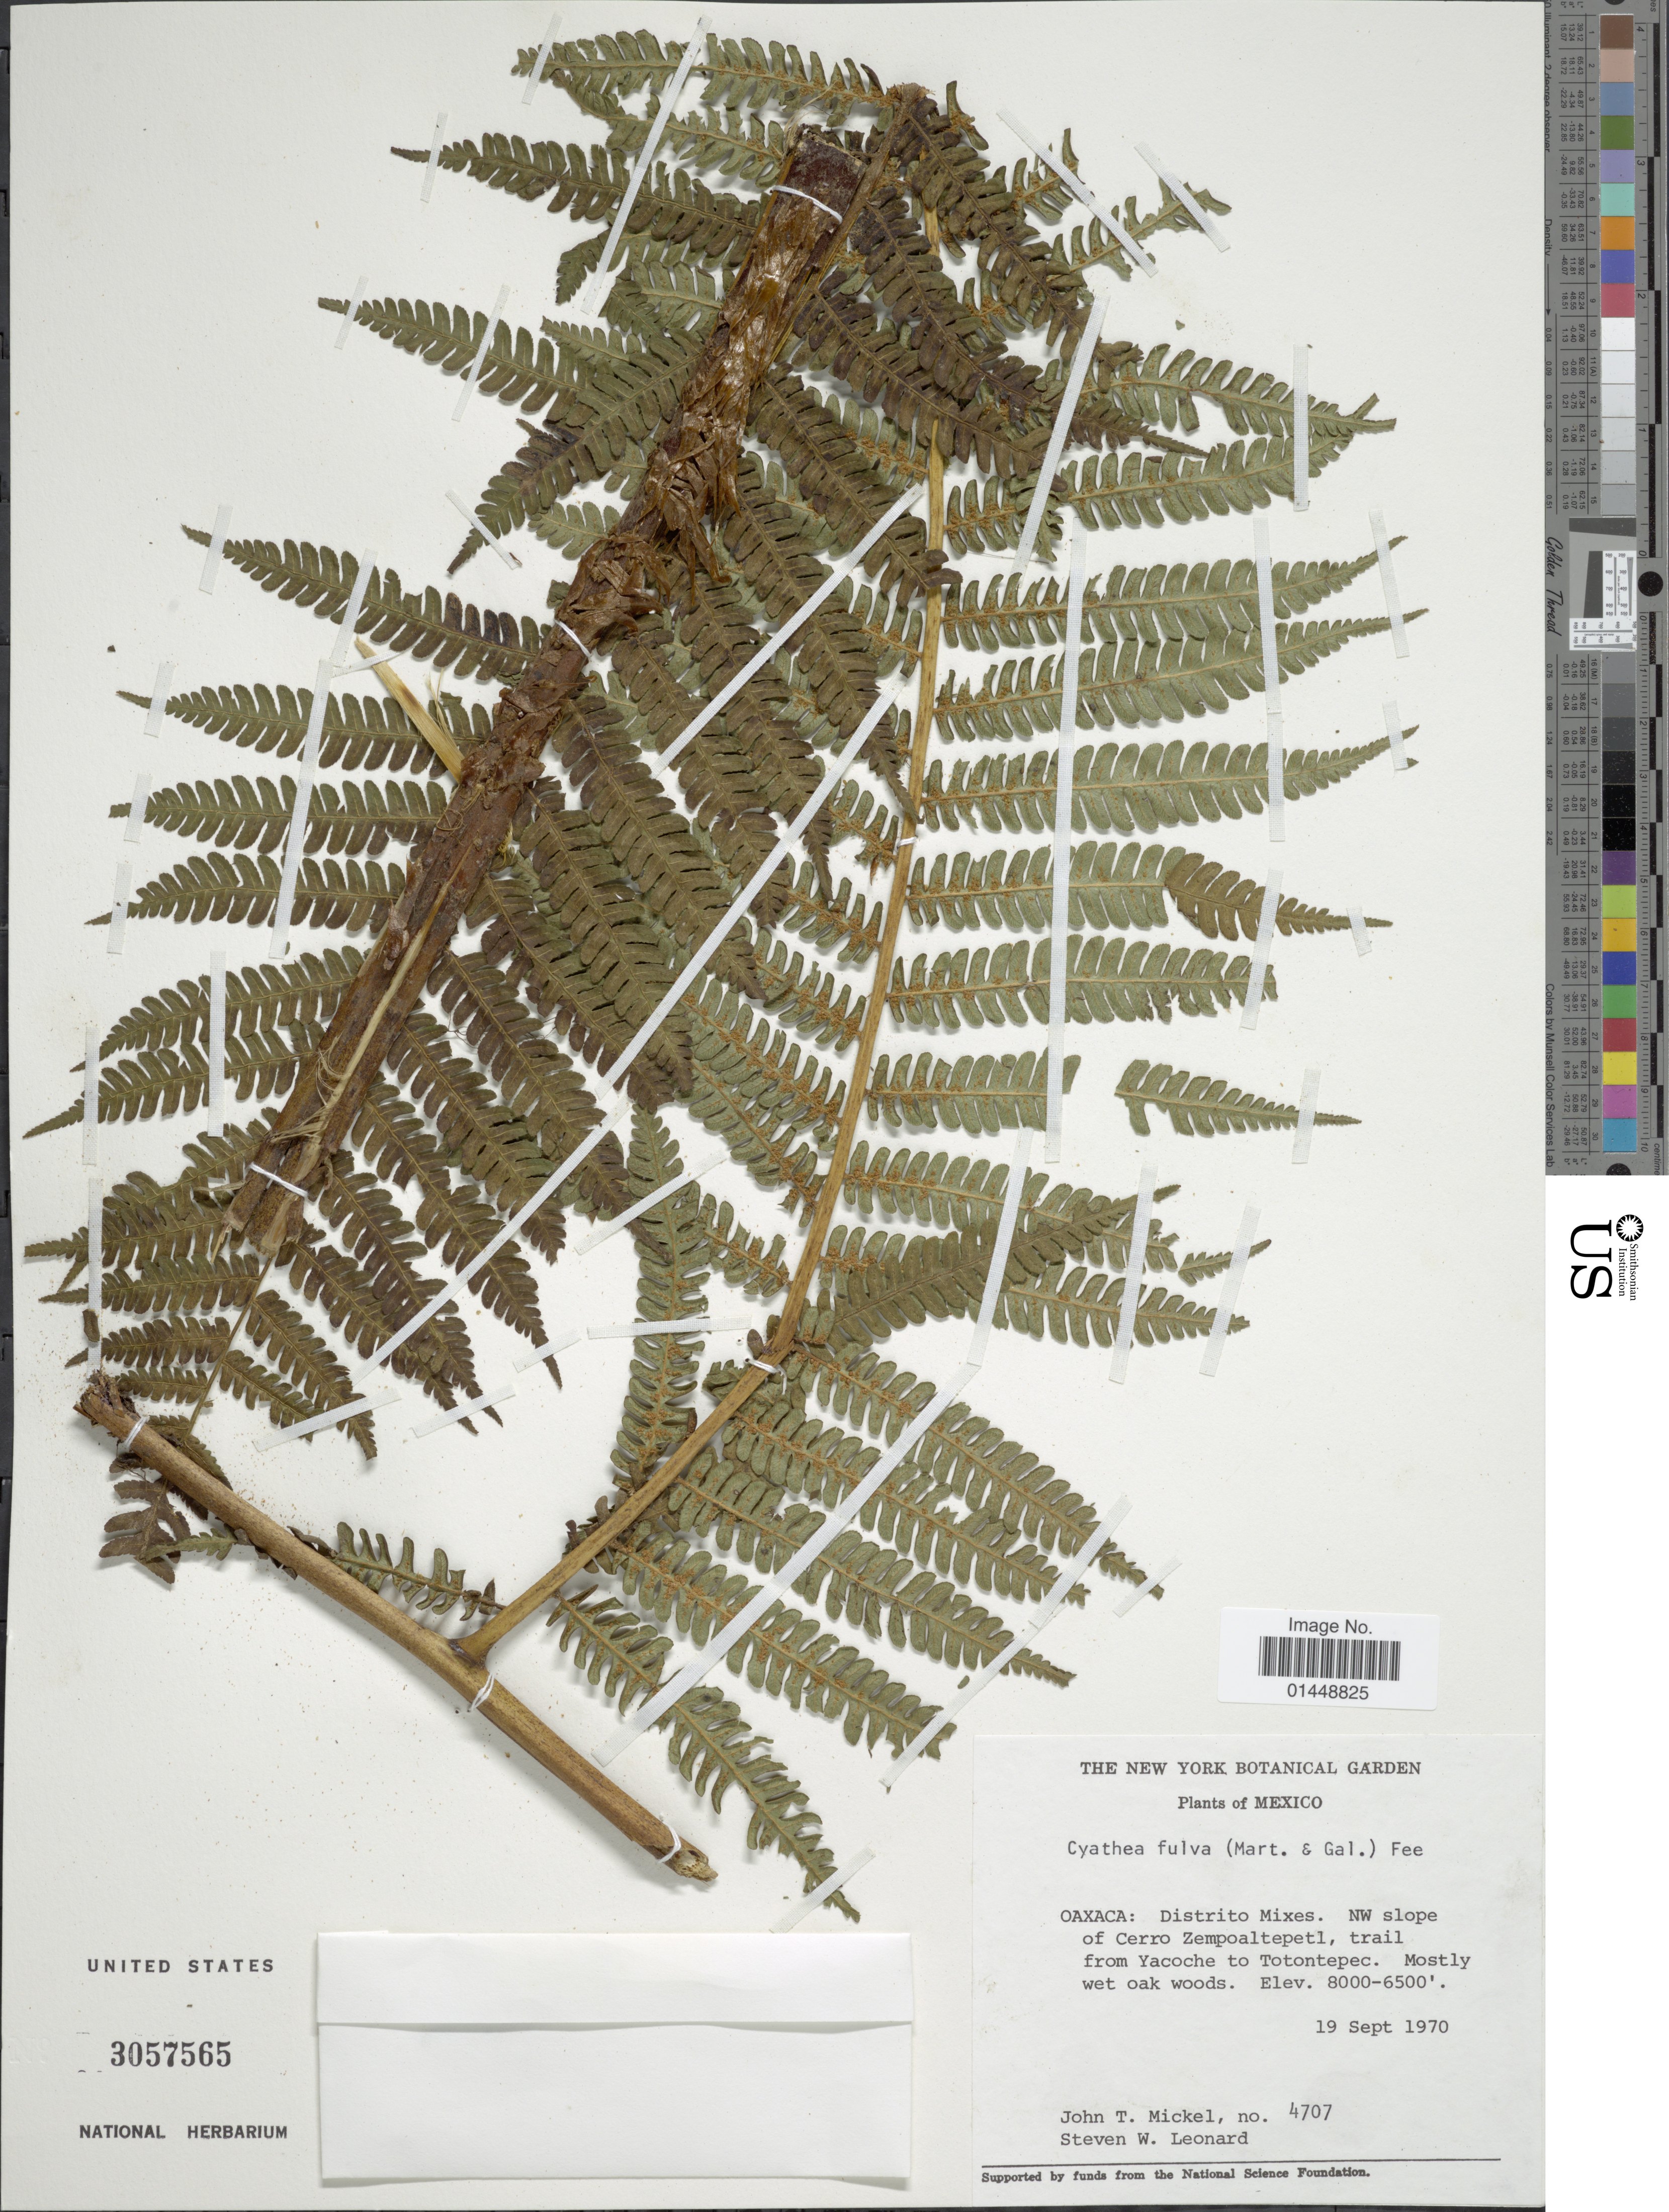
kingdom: Plantae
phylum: Tracheophyta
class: Polypodiopsida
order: Cyatheales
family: Cyatheaceae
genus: Cyathea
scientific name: Cyathea fulva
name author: (M. Martens & Galeotti) Fée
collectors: J. T. Mickel & S. W. Leonard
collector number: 4707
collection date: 1970-09-19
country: Mexico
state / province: Oaxaca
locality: Oaxaca: Distrito Mixes. NW slope of Cerro Zempoaltepetl, trail from Yacoche to Totontepec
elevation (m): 1981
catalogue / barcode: US 3057565